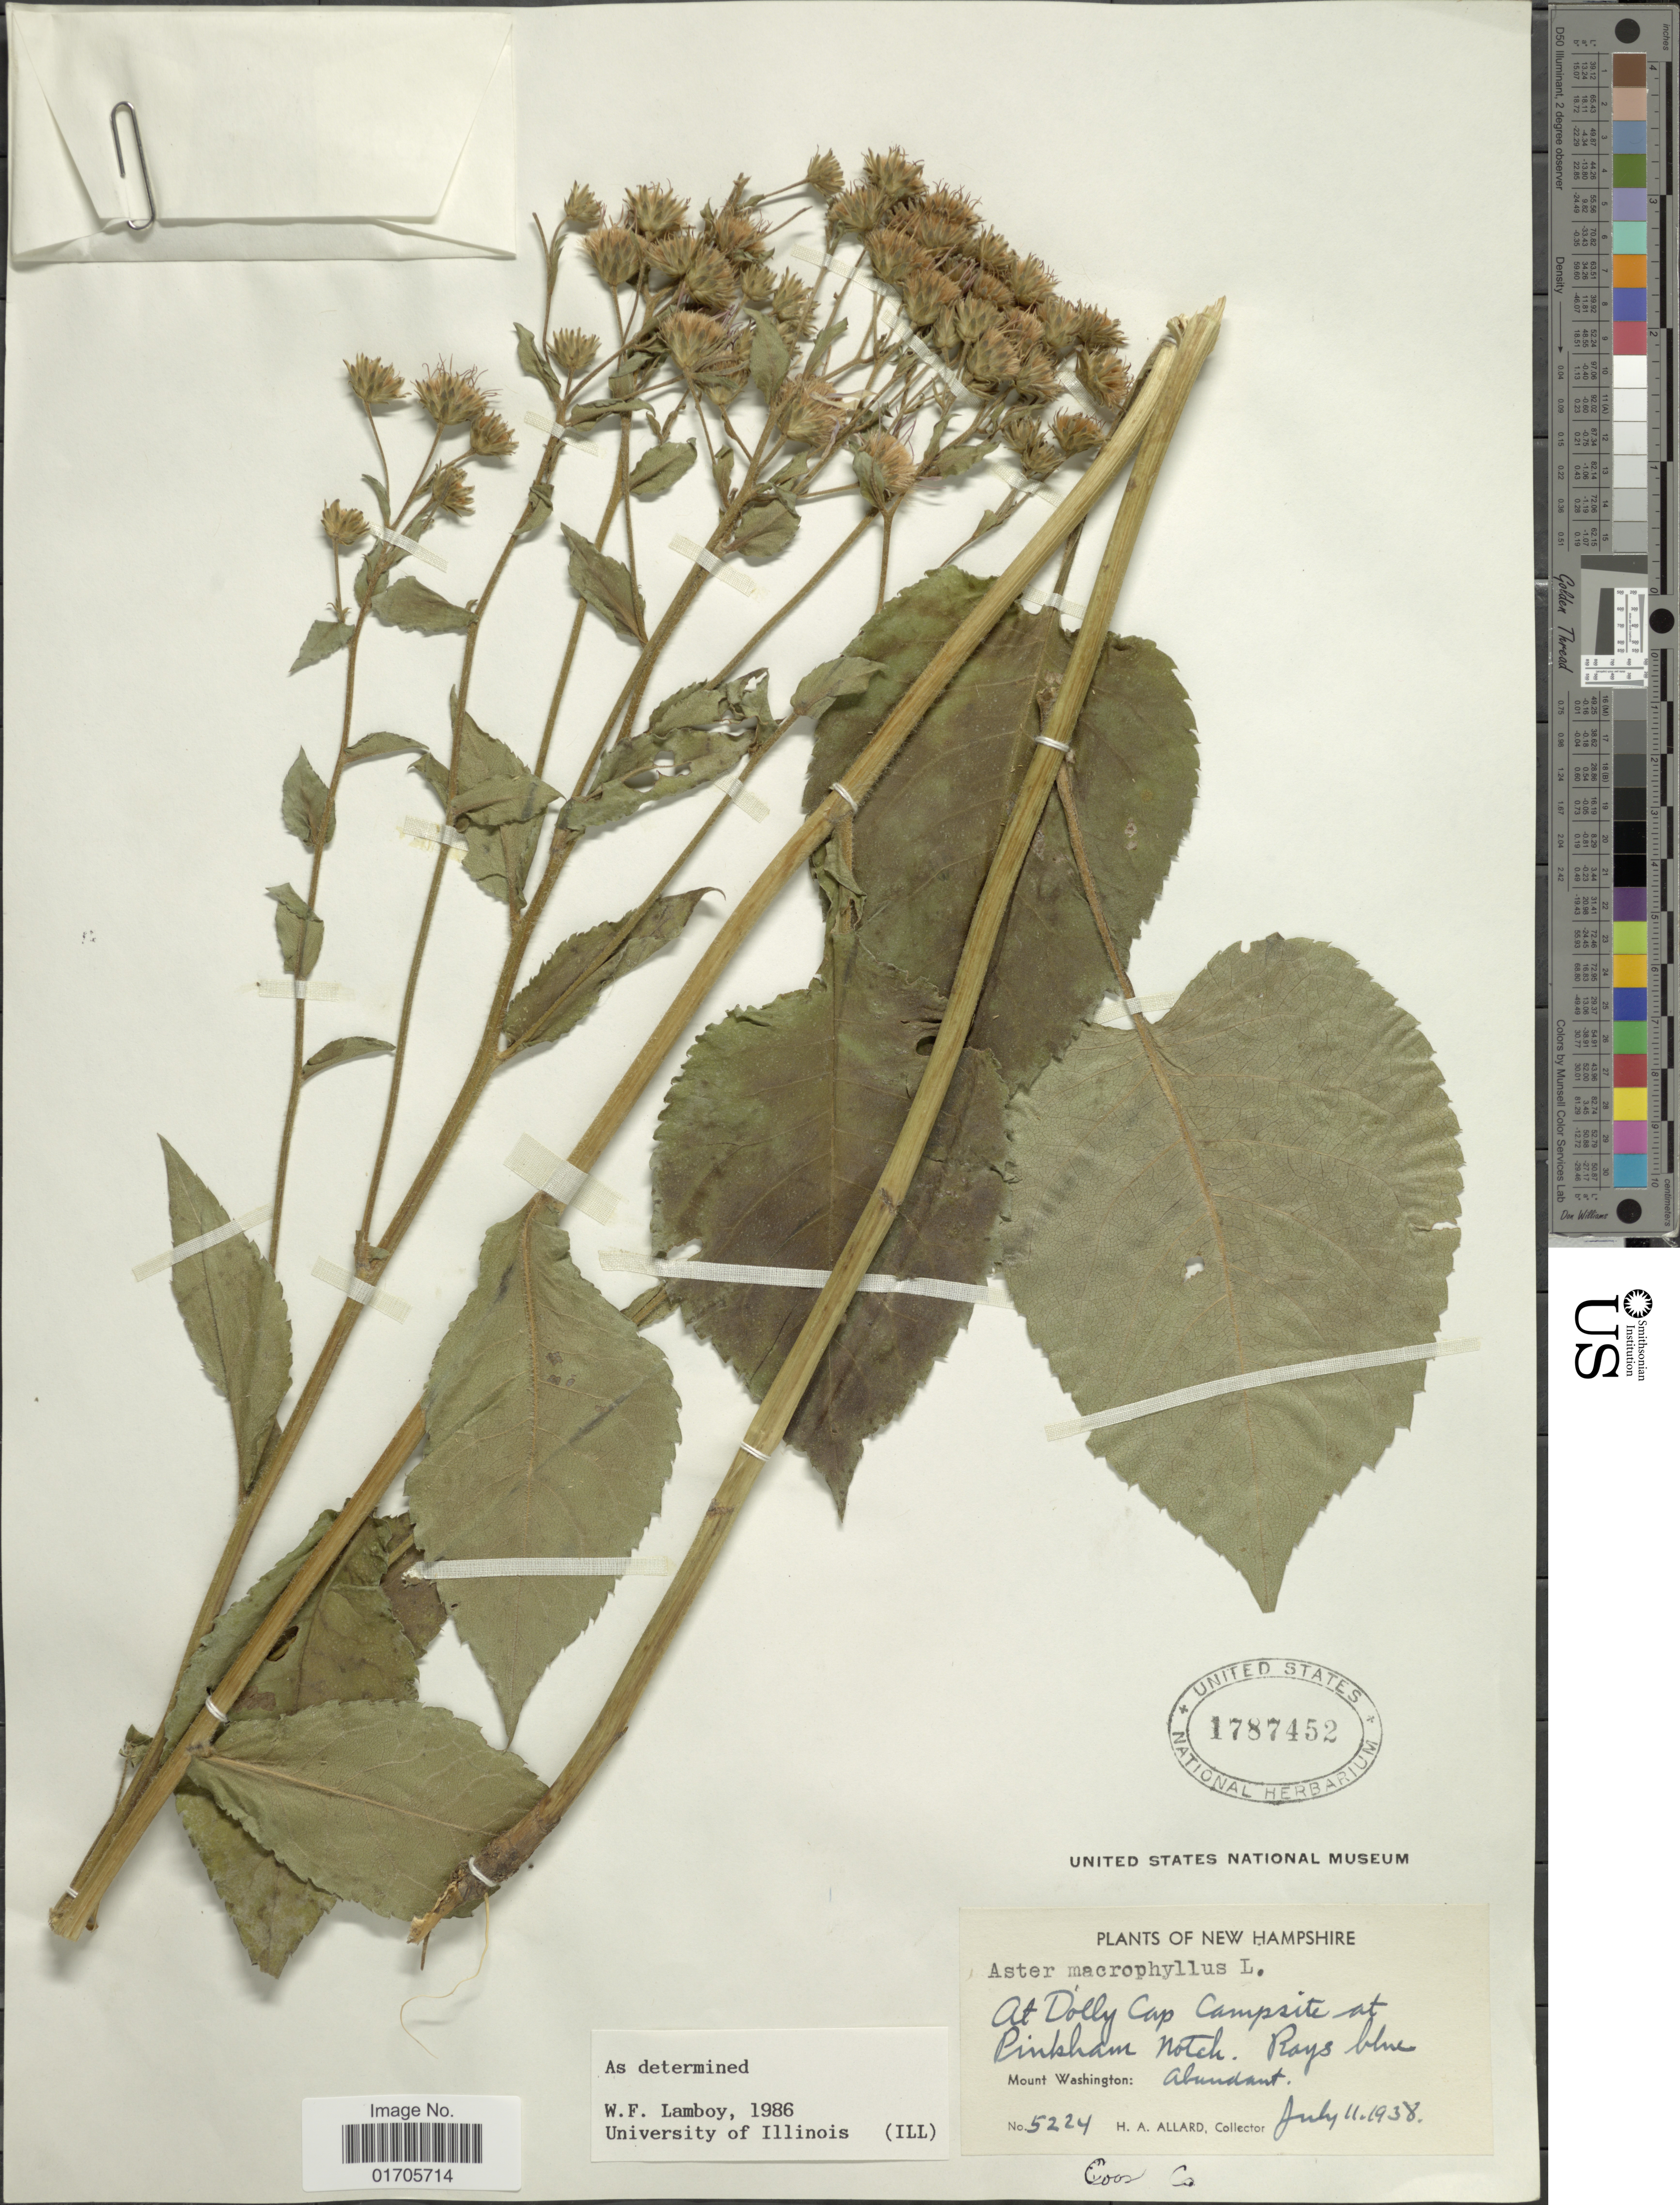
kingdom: Plantae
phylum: Tracheophyta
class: Magnoliopsida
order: Asterales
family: Asteraceae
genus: Eurybia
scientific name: Eurybia macrophylla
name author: (L.) Cass.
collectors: H. A. Allard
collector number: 5224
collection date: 1938-07-11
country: United States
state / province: New Hampshire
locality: New Hampshire. At Dolly Cap Campsite at Pinkham Notch. Mount Washington: Abundant. Coos Co.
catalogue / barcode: US 1787452